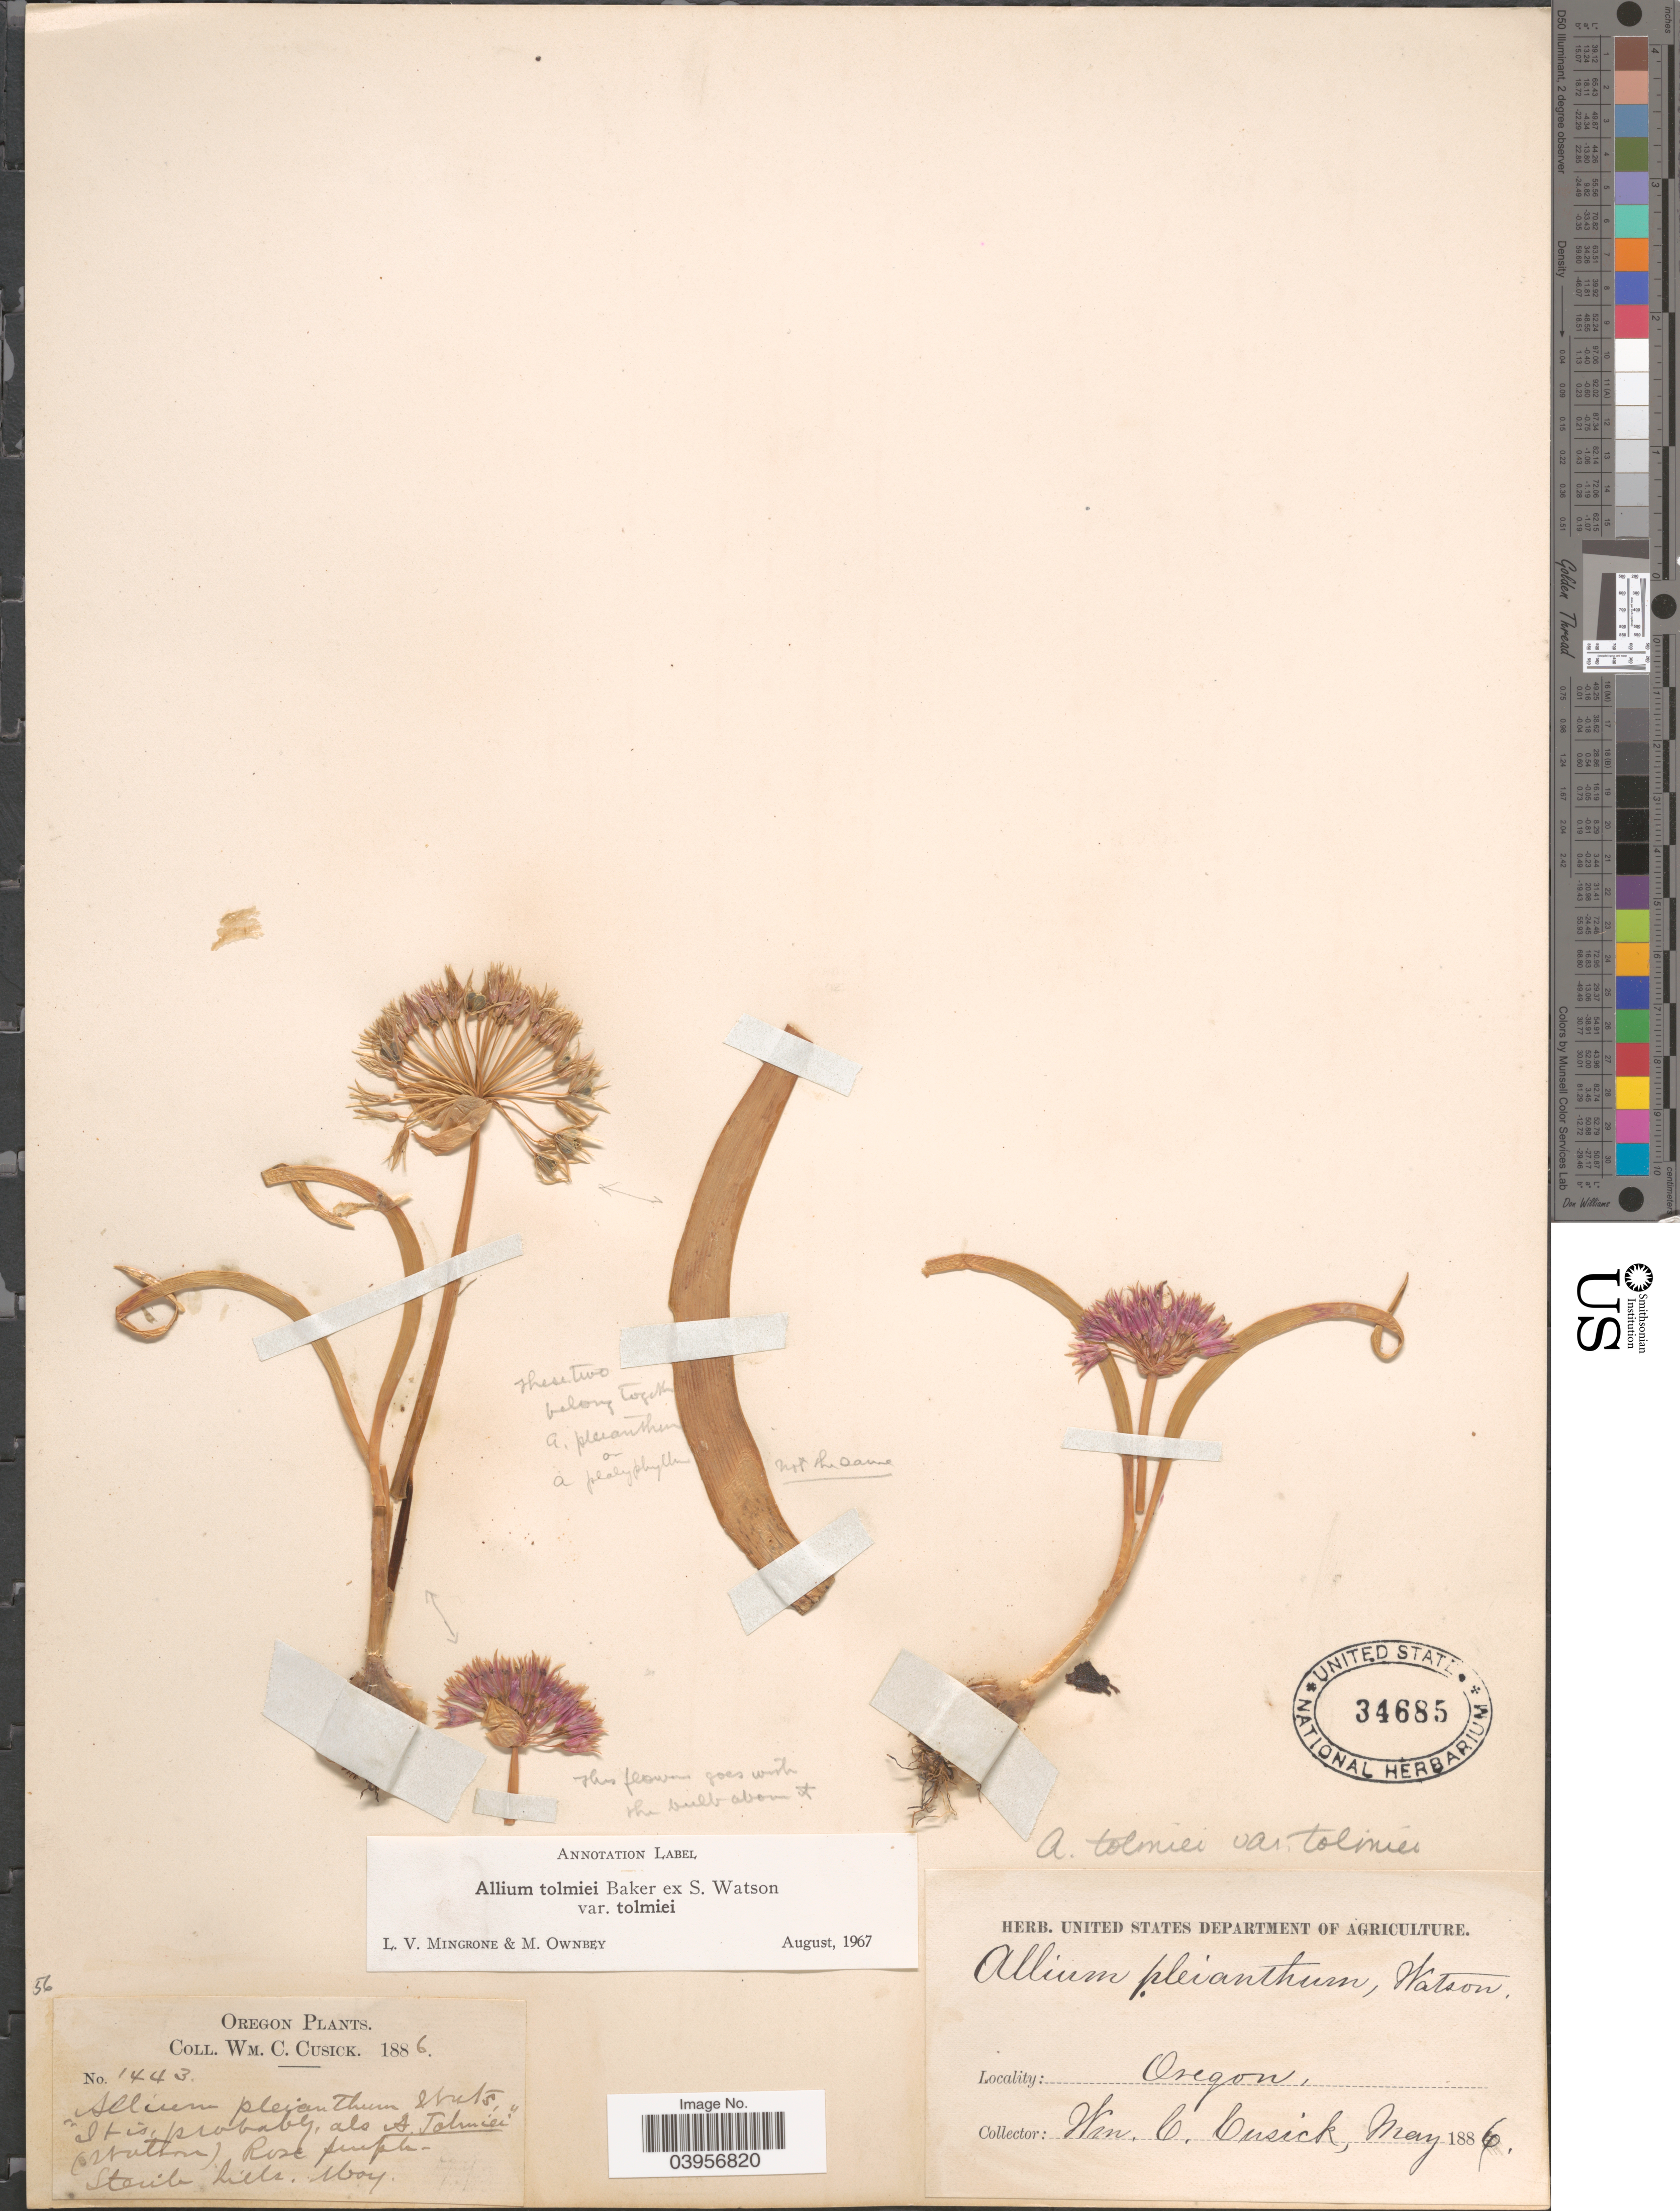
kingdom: Plantae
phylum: Tracheophyta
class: Liliopsida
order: Asparagales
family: Amaryllidaceae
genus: Allium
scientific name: Allium tolmiei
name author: Baker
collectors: W. C. Cusick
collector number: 1443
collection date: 1886-05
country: United States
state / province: Oregon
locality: Sterile hills.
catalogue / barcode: US 34685